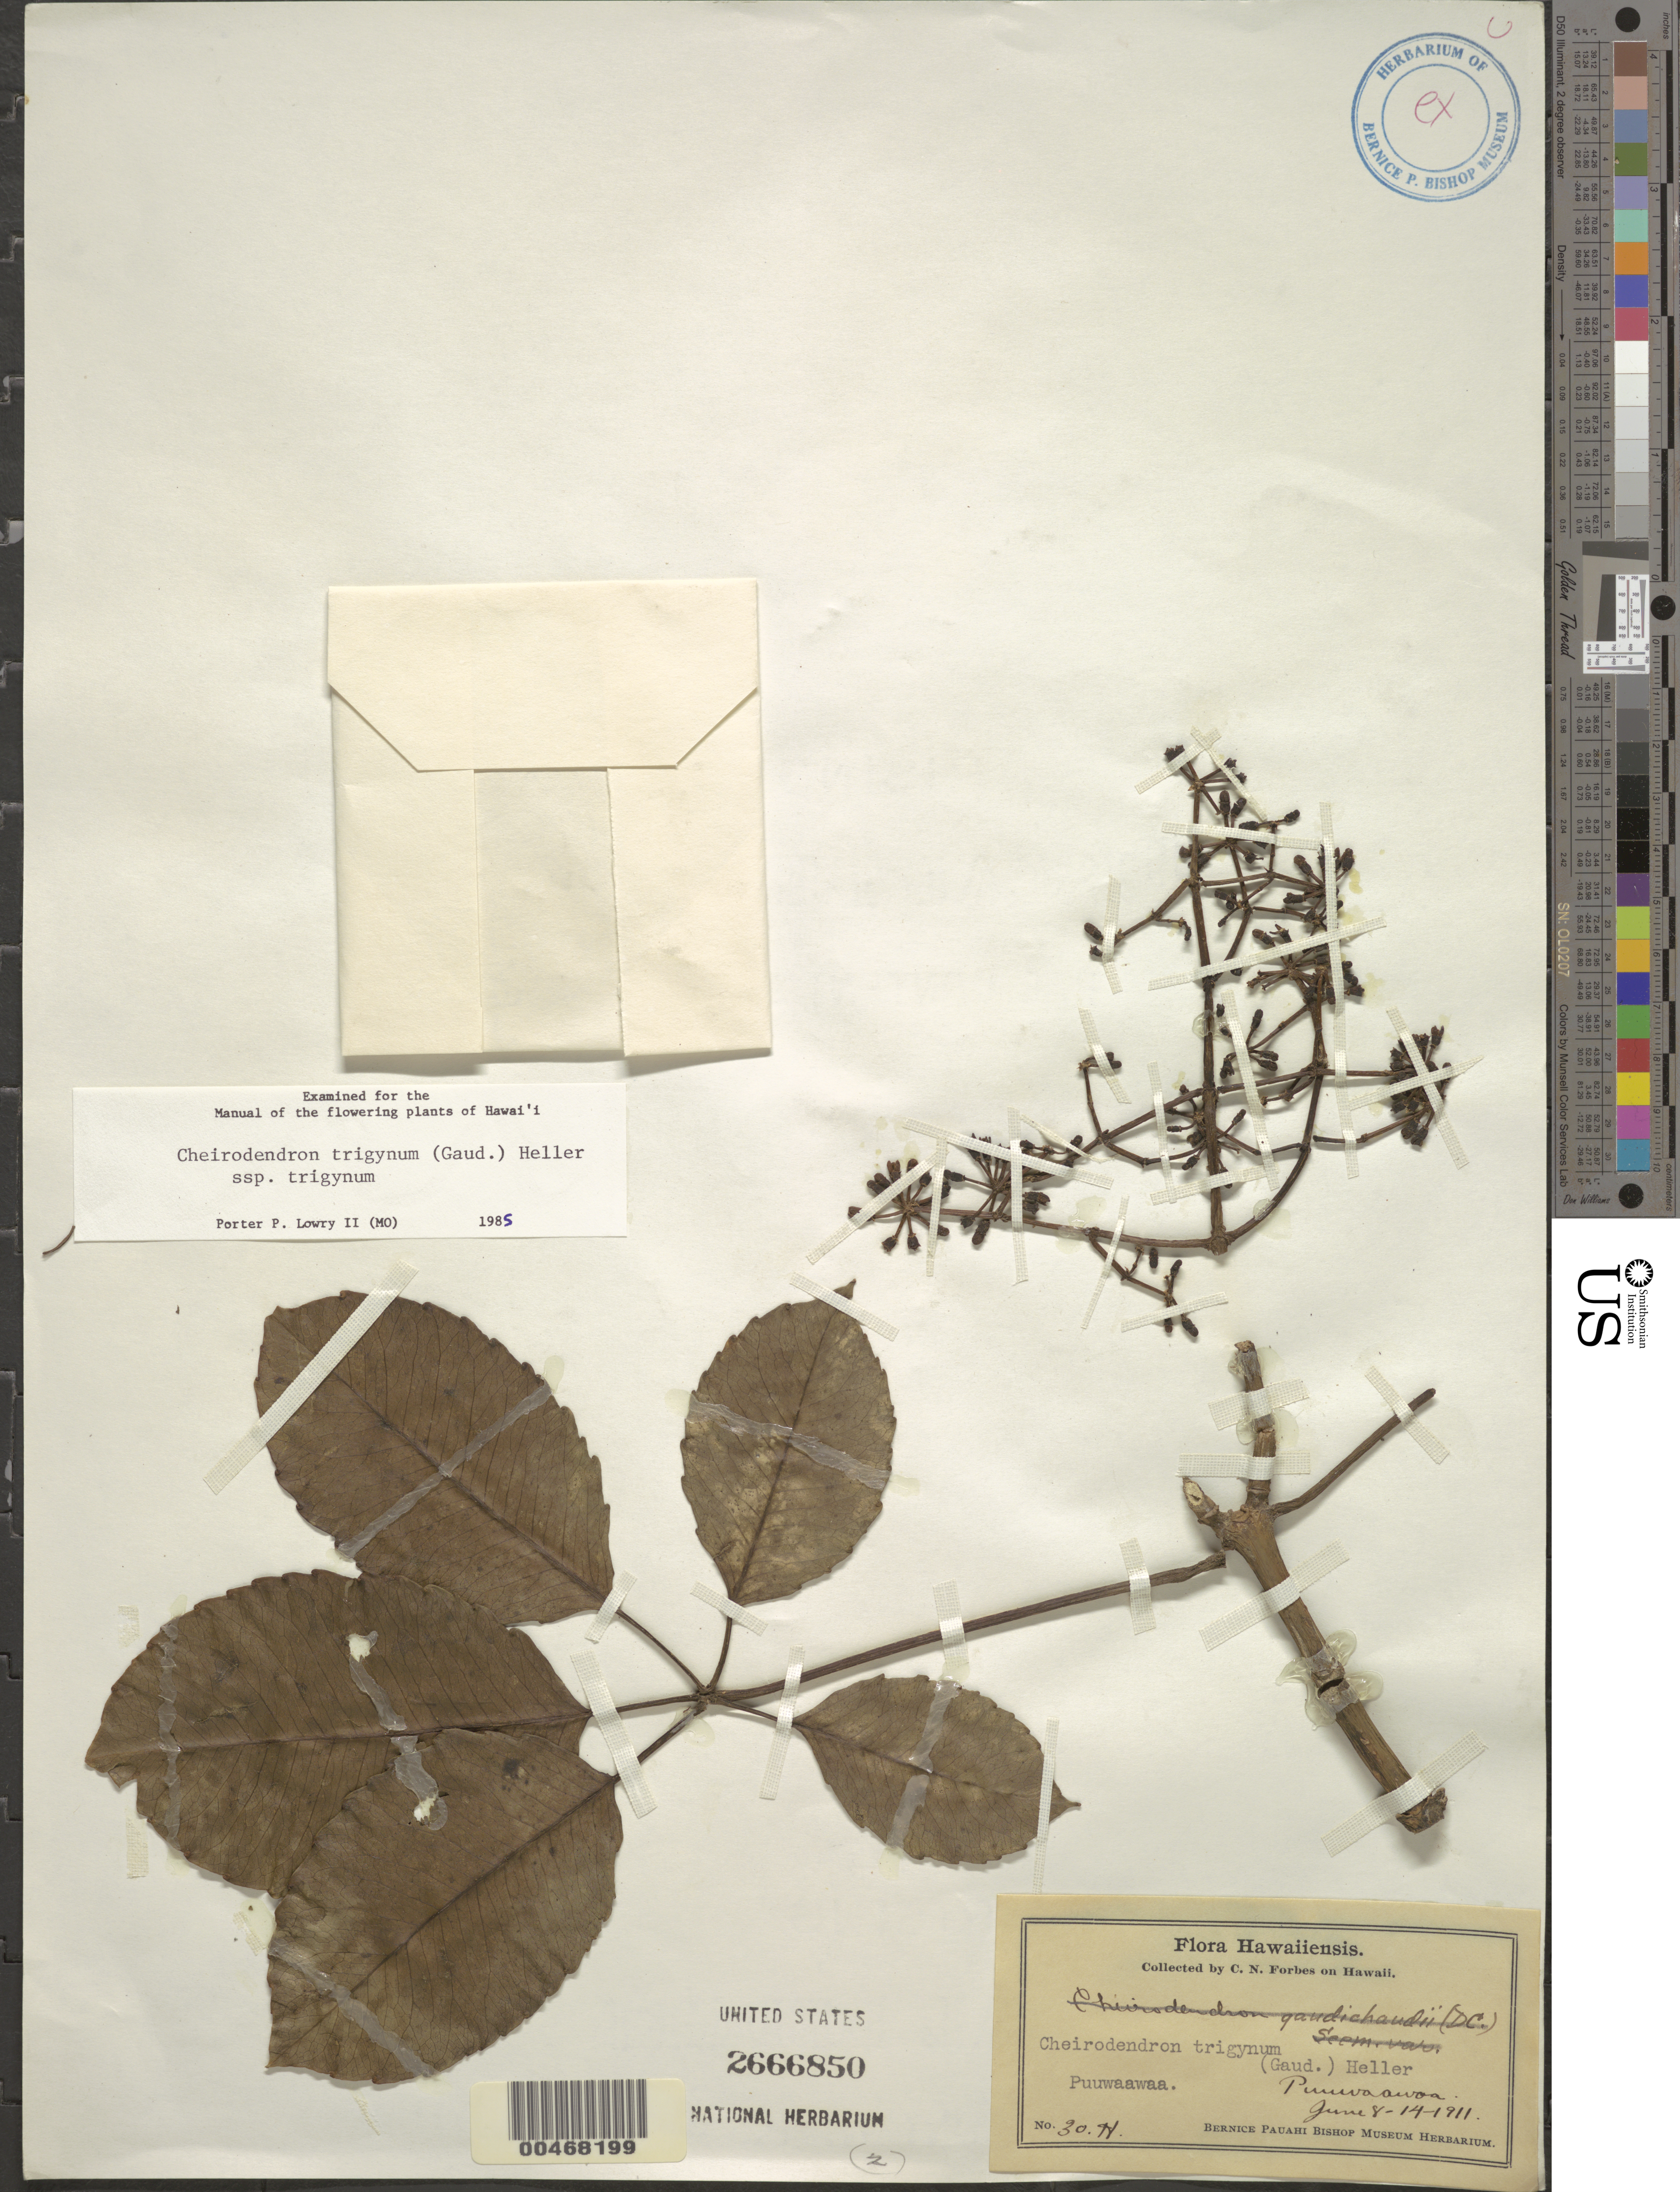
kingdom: Plantae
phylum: Tracheophyta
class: Magnoliopsida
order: Apiales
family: Araliaceae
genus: Cheirodendron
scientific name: Cheirodendron trigynum subsp. trigynum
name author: (Gaudich.) A. Heller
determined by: Lowry, P. P., (MO), Missouri Botanical Garden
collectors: C. N. Forbes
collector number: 30.H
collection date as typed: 8 Jun 1911 to 14 Jun 1911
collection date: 1911-06-08/1911-06-14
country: United States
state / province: Hawaii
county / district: Hawaii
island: Hawaii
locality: Puuwaawaa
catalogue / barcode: US 2666850